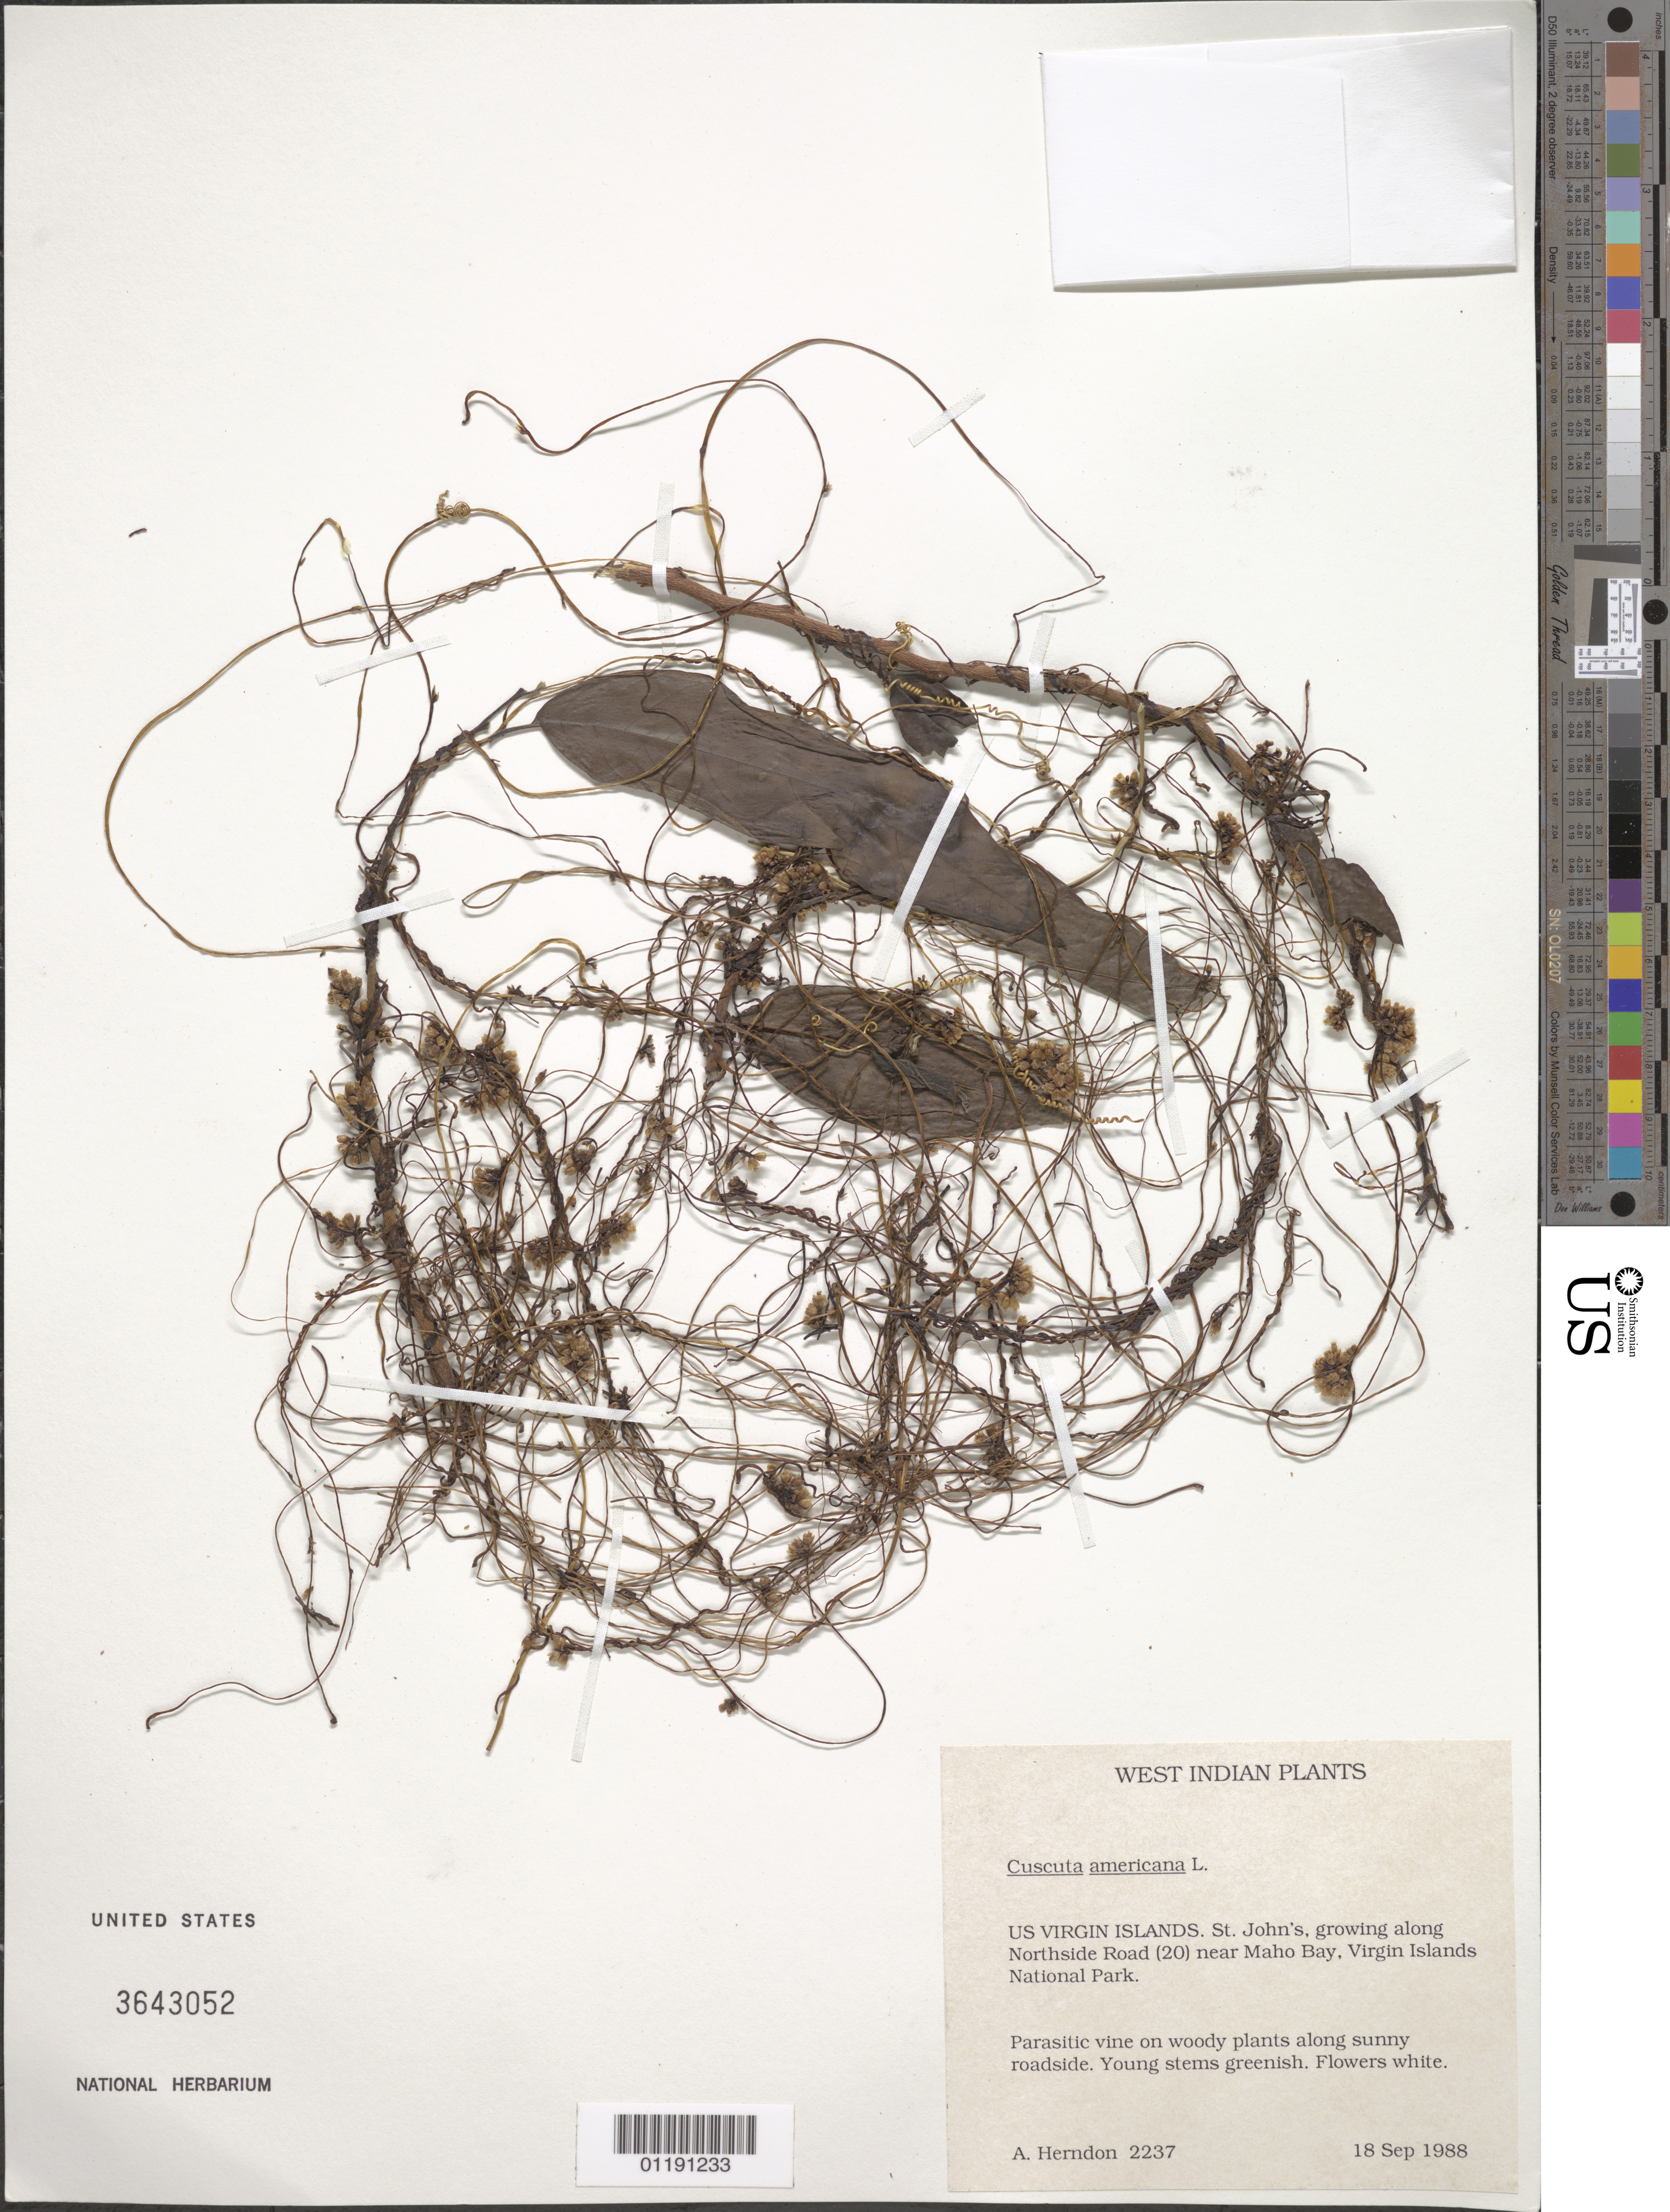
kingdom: Plantae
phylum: Tracheophyta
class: Magnoliopsida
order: Solanales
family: Convolvulaceae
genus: Cuscuta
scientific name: Cuscuta americana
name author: L.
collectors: A. Herndon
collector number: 2237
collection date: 1988-09-18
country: U.S. Virgin Islands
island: St. John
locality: Along Northside Road (20) near Maho Bay, Virgin Islands National Park.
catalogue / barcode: US 3643052